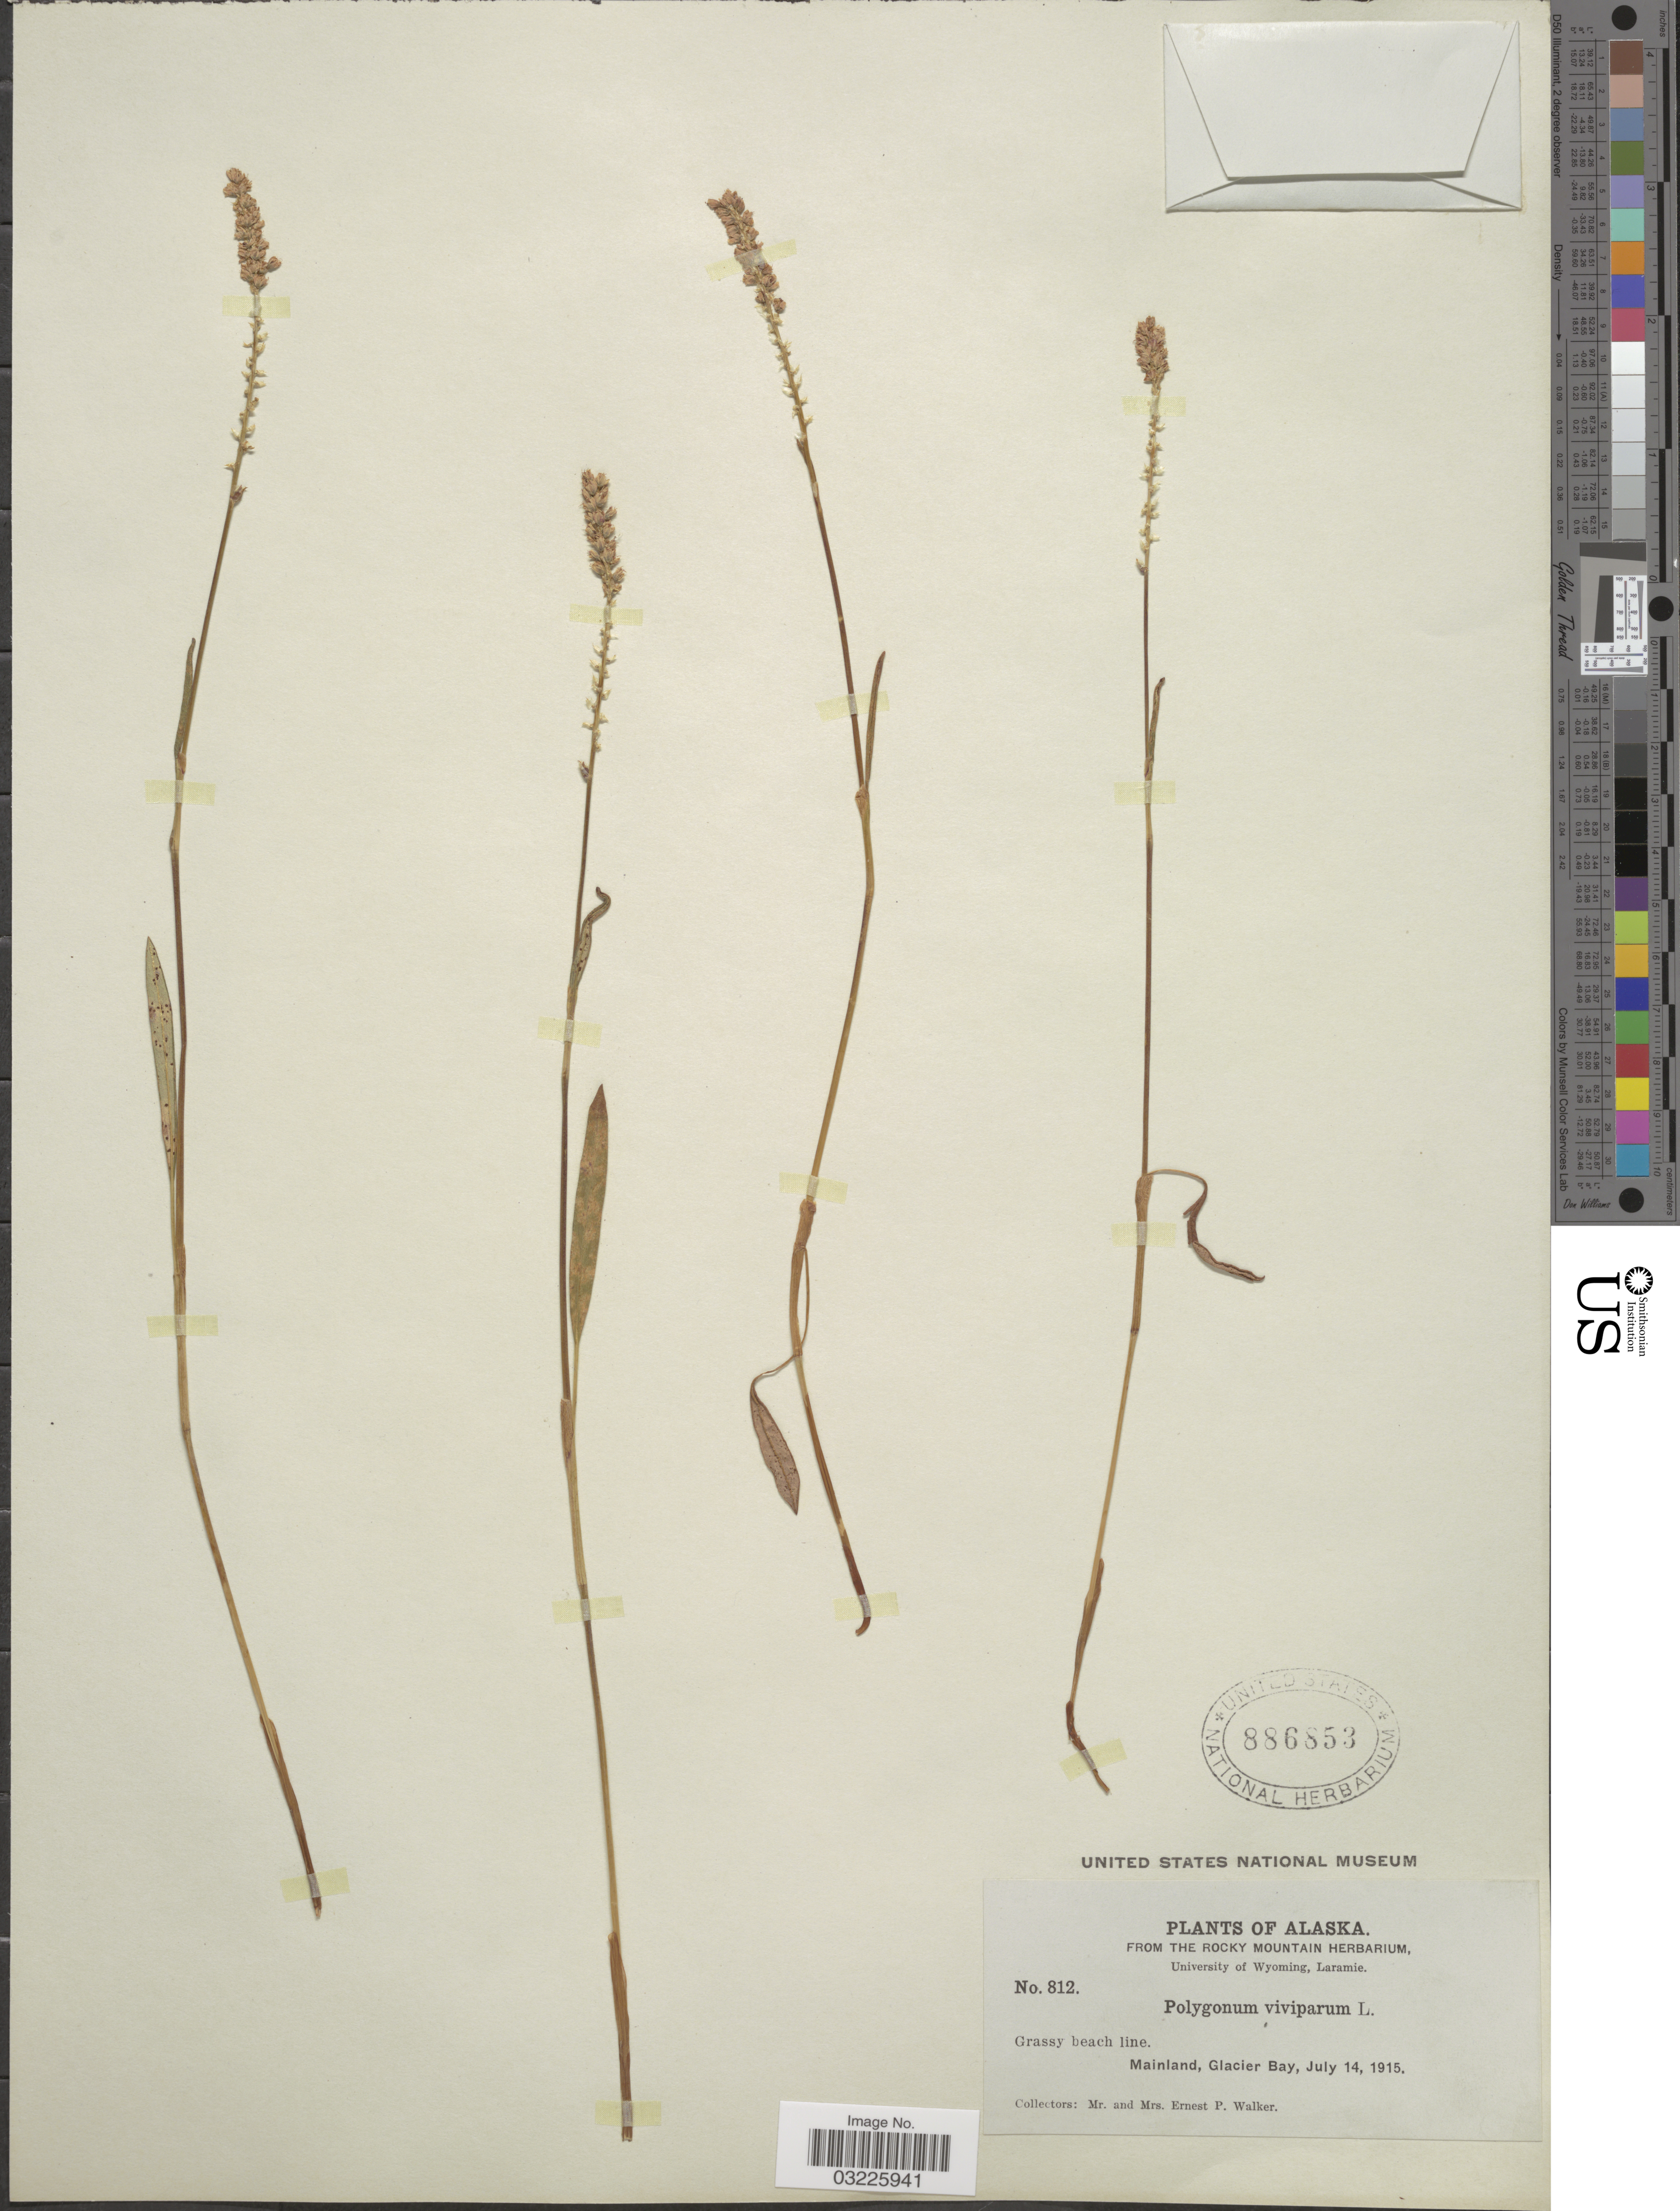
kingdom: Plantae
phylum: Tracheophyta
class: Magnoliopsida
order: Caryophyllales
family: Polygonaceae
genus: Bistorta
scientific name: Bistorta vivipara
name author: (L.) Delarbre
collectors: E. P. Walker & E. Walker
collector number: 812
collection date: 1915-07-14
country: United States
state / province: Alaska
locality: Mainland, Glacier Bay.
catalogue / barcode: US 886853